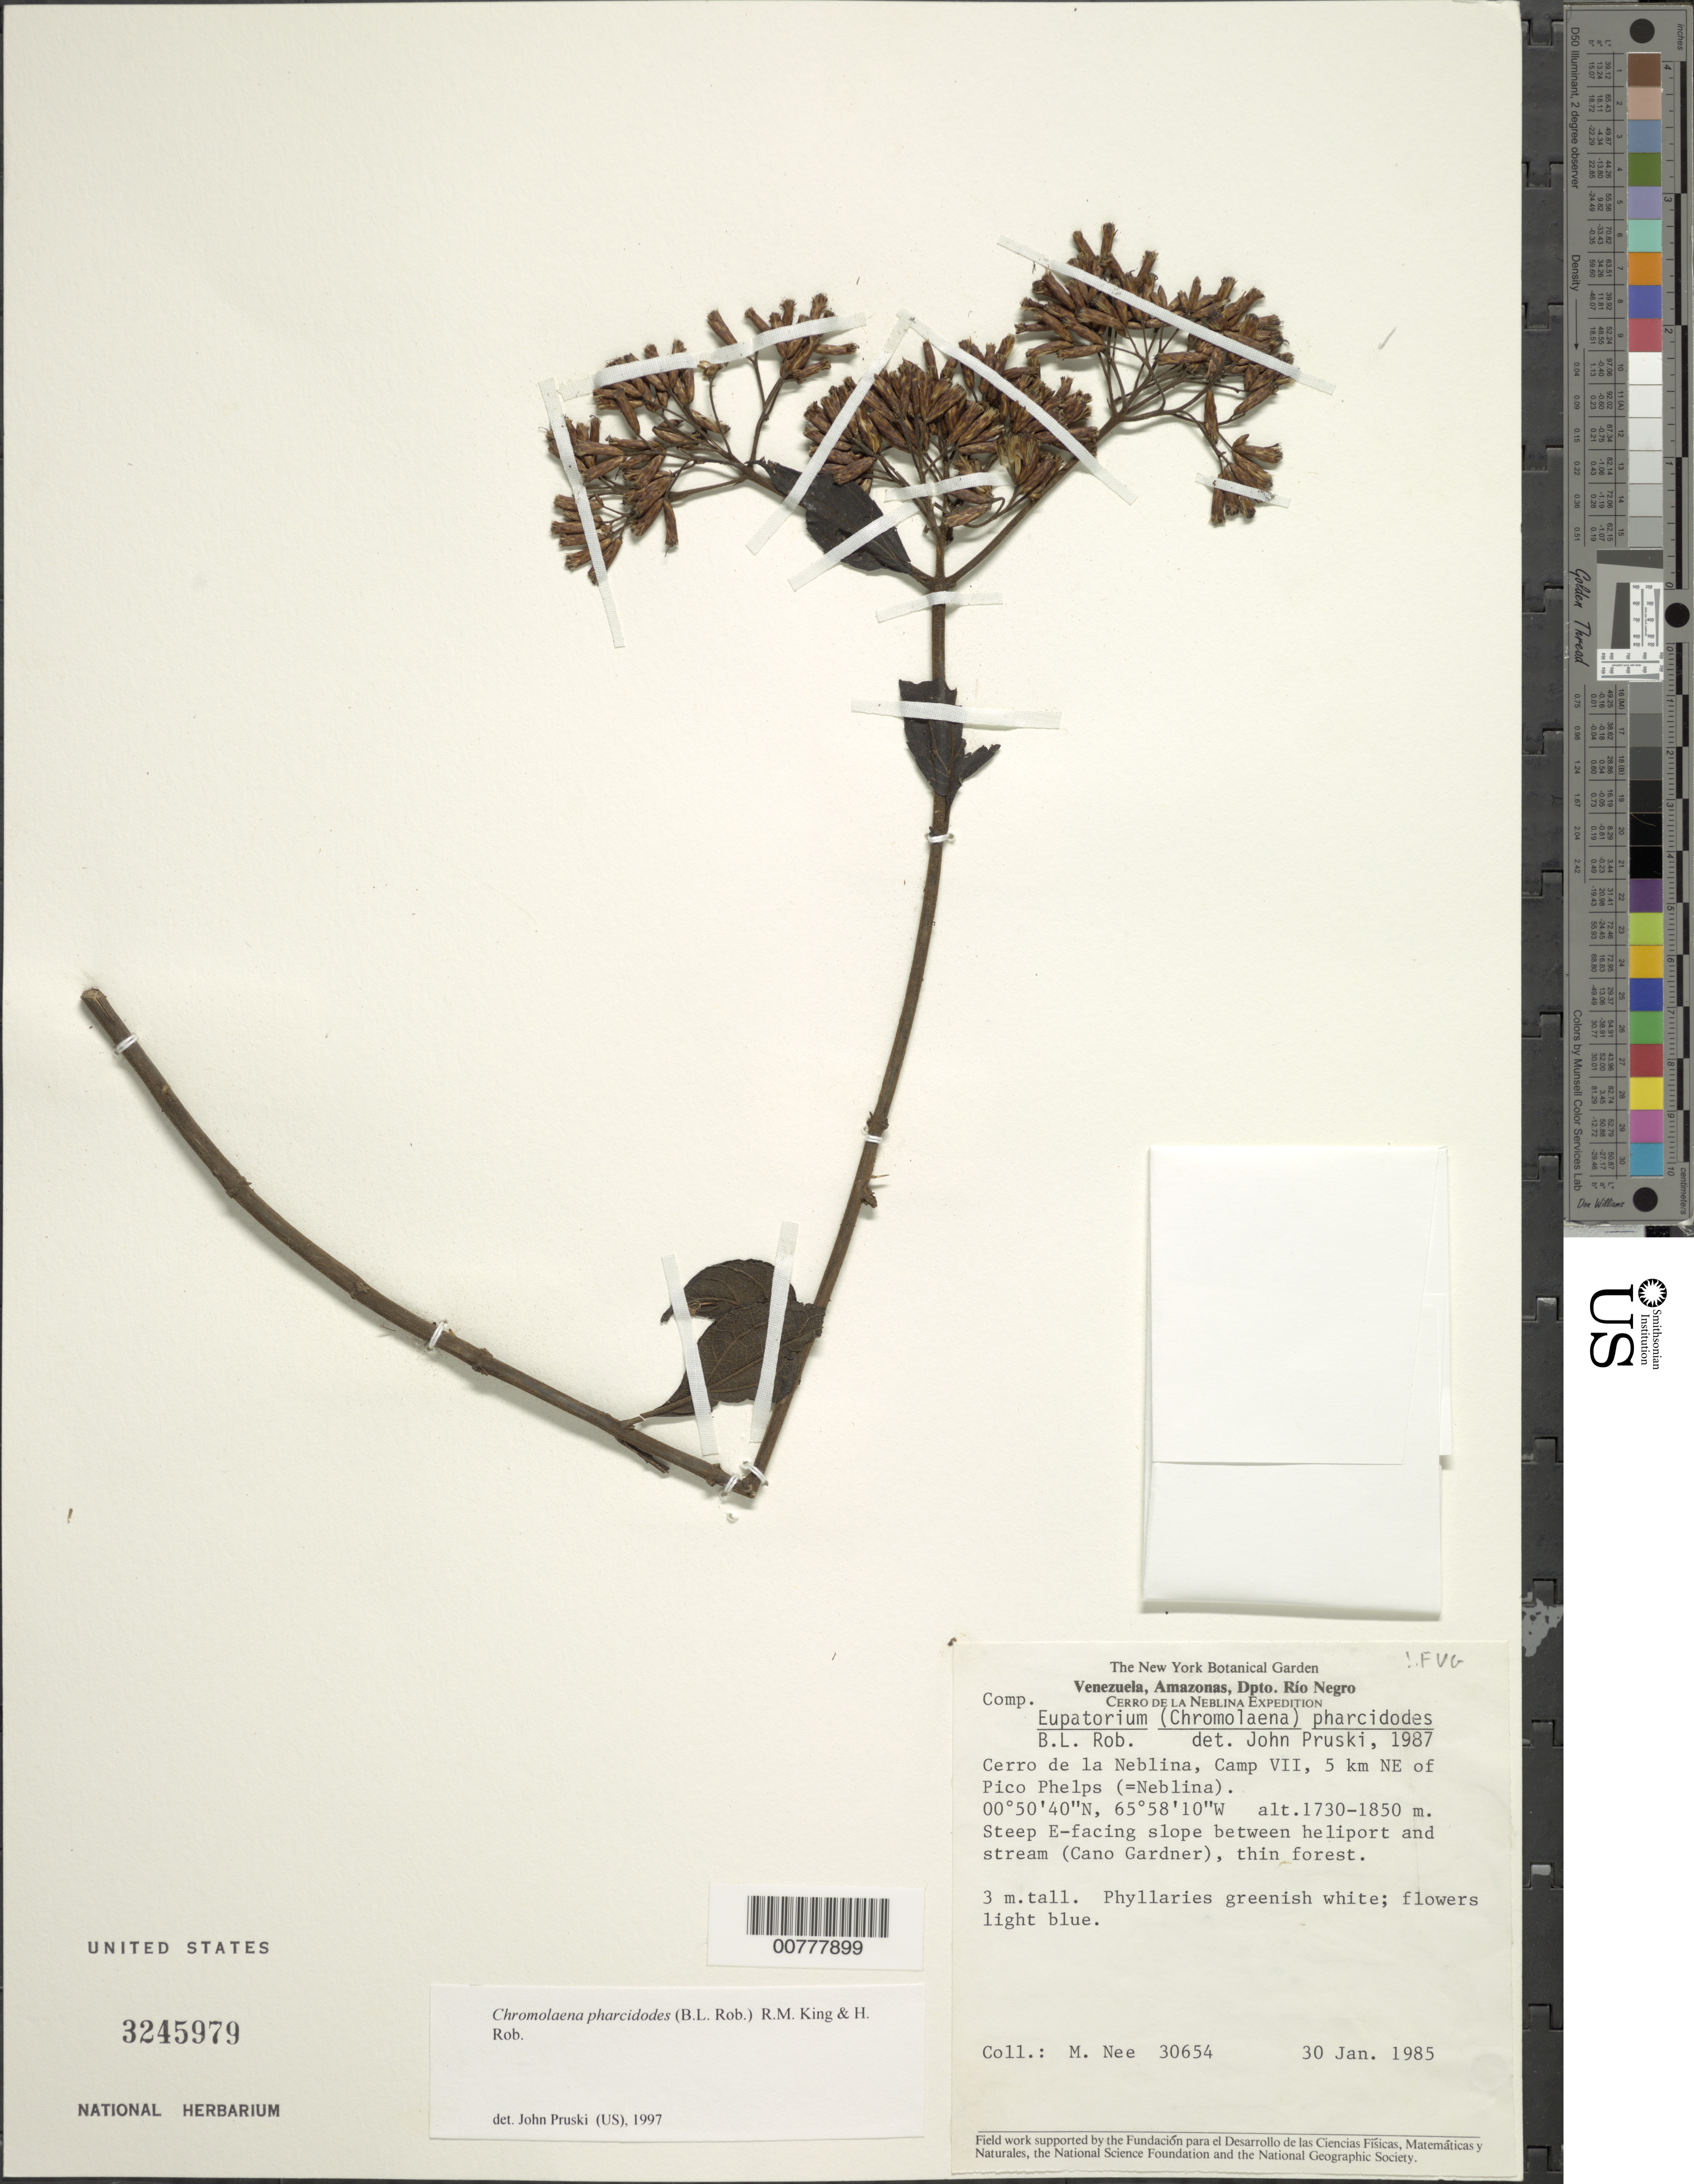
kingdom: Plantae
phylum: Tracheophyta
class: Magnoliopsida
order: Asterales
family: Asteraceae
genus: Chromolaena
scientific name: Chromolaena pharcidodes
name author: (B.L. Rob.) R.M. King & H. Rob.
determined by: Pruski, J. F.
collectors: M. Nee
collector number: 30654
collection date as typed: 30-Jan-85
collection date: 1985-01-30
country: Venezuela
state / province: Amazonas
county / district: Río Negro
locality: Cerro de la Neblina, Camp VII, 5 km NE of Pico Phelps. Between heliport and stream (Caño Gardner)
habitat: Thin forest, steep E facing slope betw heliport & stream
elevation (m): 1730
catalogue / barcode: US 3245979